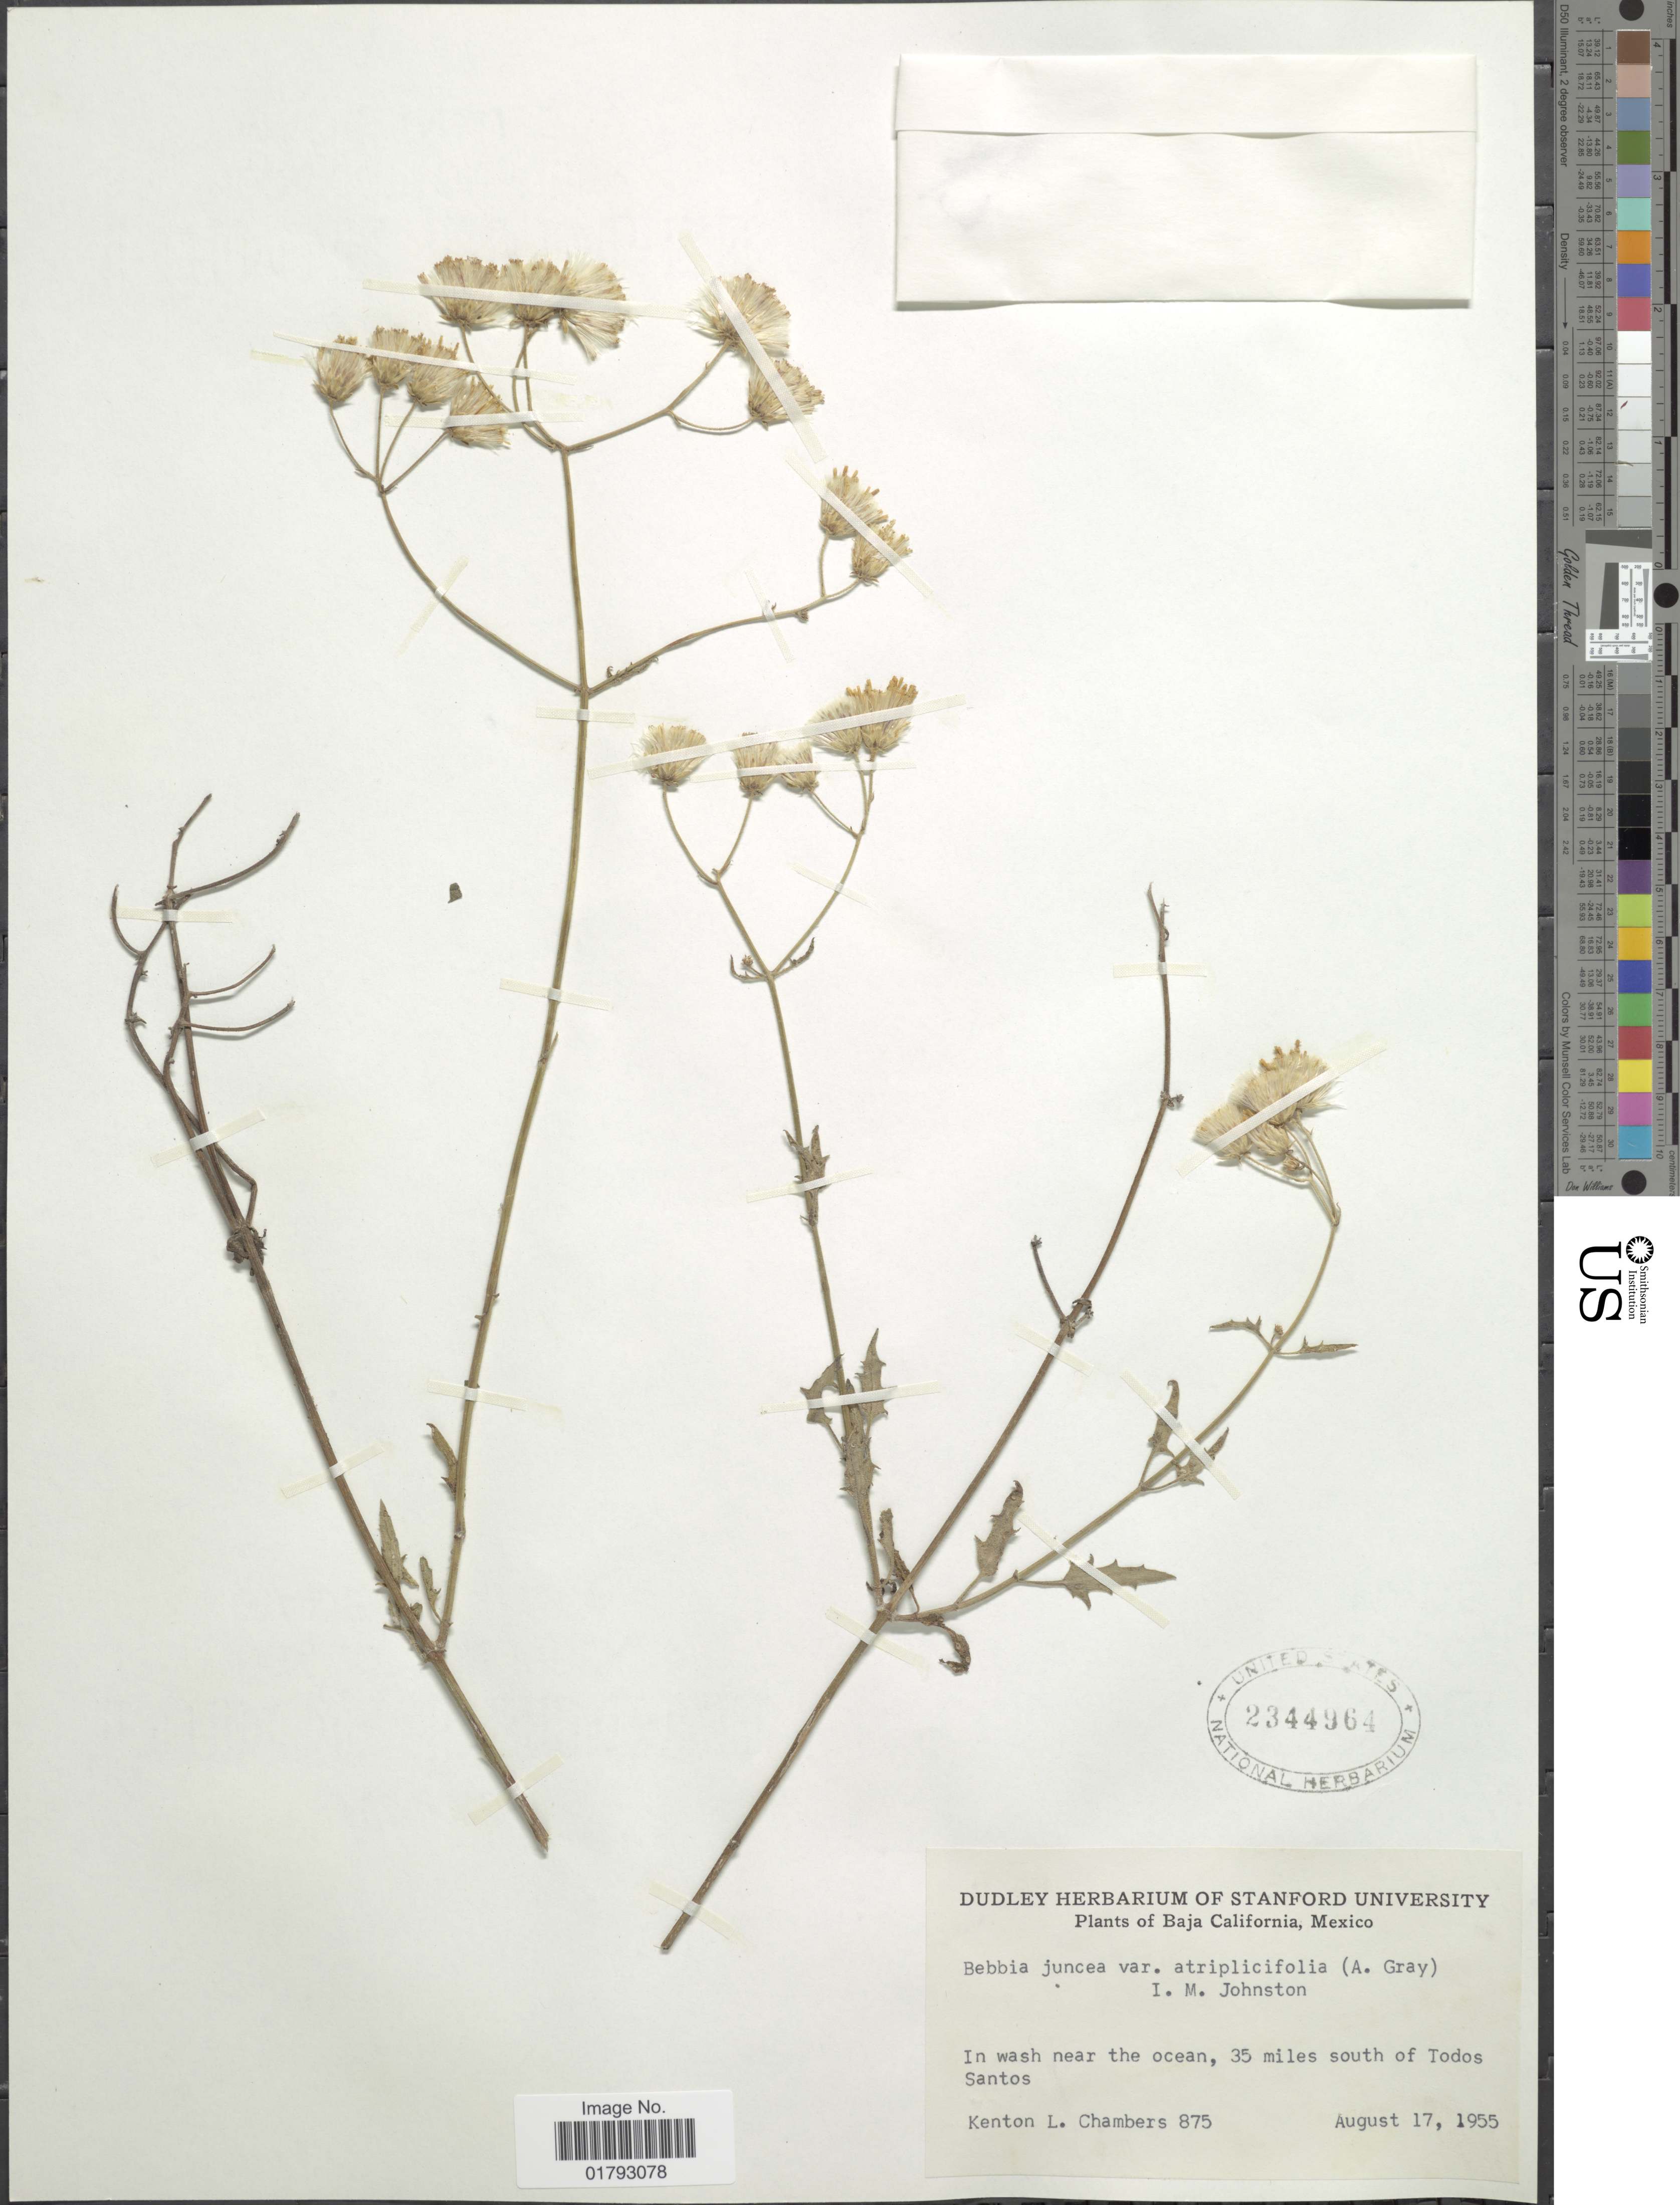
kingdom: Plantae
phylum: Tracheophyta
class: Magnoliopsida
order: Asterales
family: Asteraceae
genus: Bebbia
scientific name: Bebbia atriplicifolia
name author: (A. Gray) Greene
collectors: K. L. Chambers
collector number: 875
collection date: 1955-08-17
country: Mexico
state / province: Baja California Sur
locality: Baja California. Mexic. In wash near the ocean, 35 miles south of Todos Santos.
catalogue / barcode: US 2344964